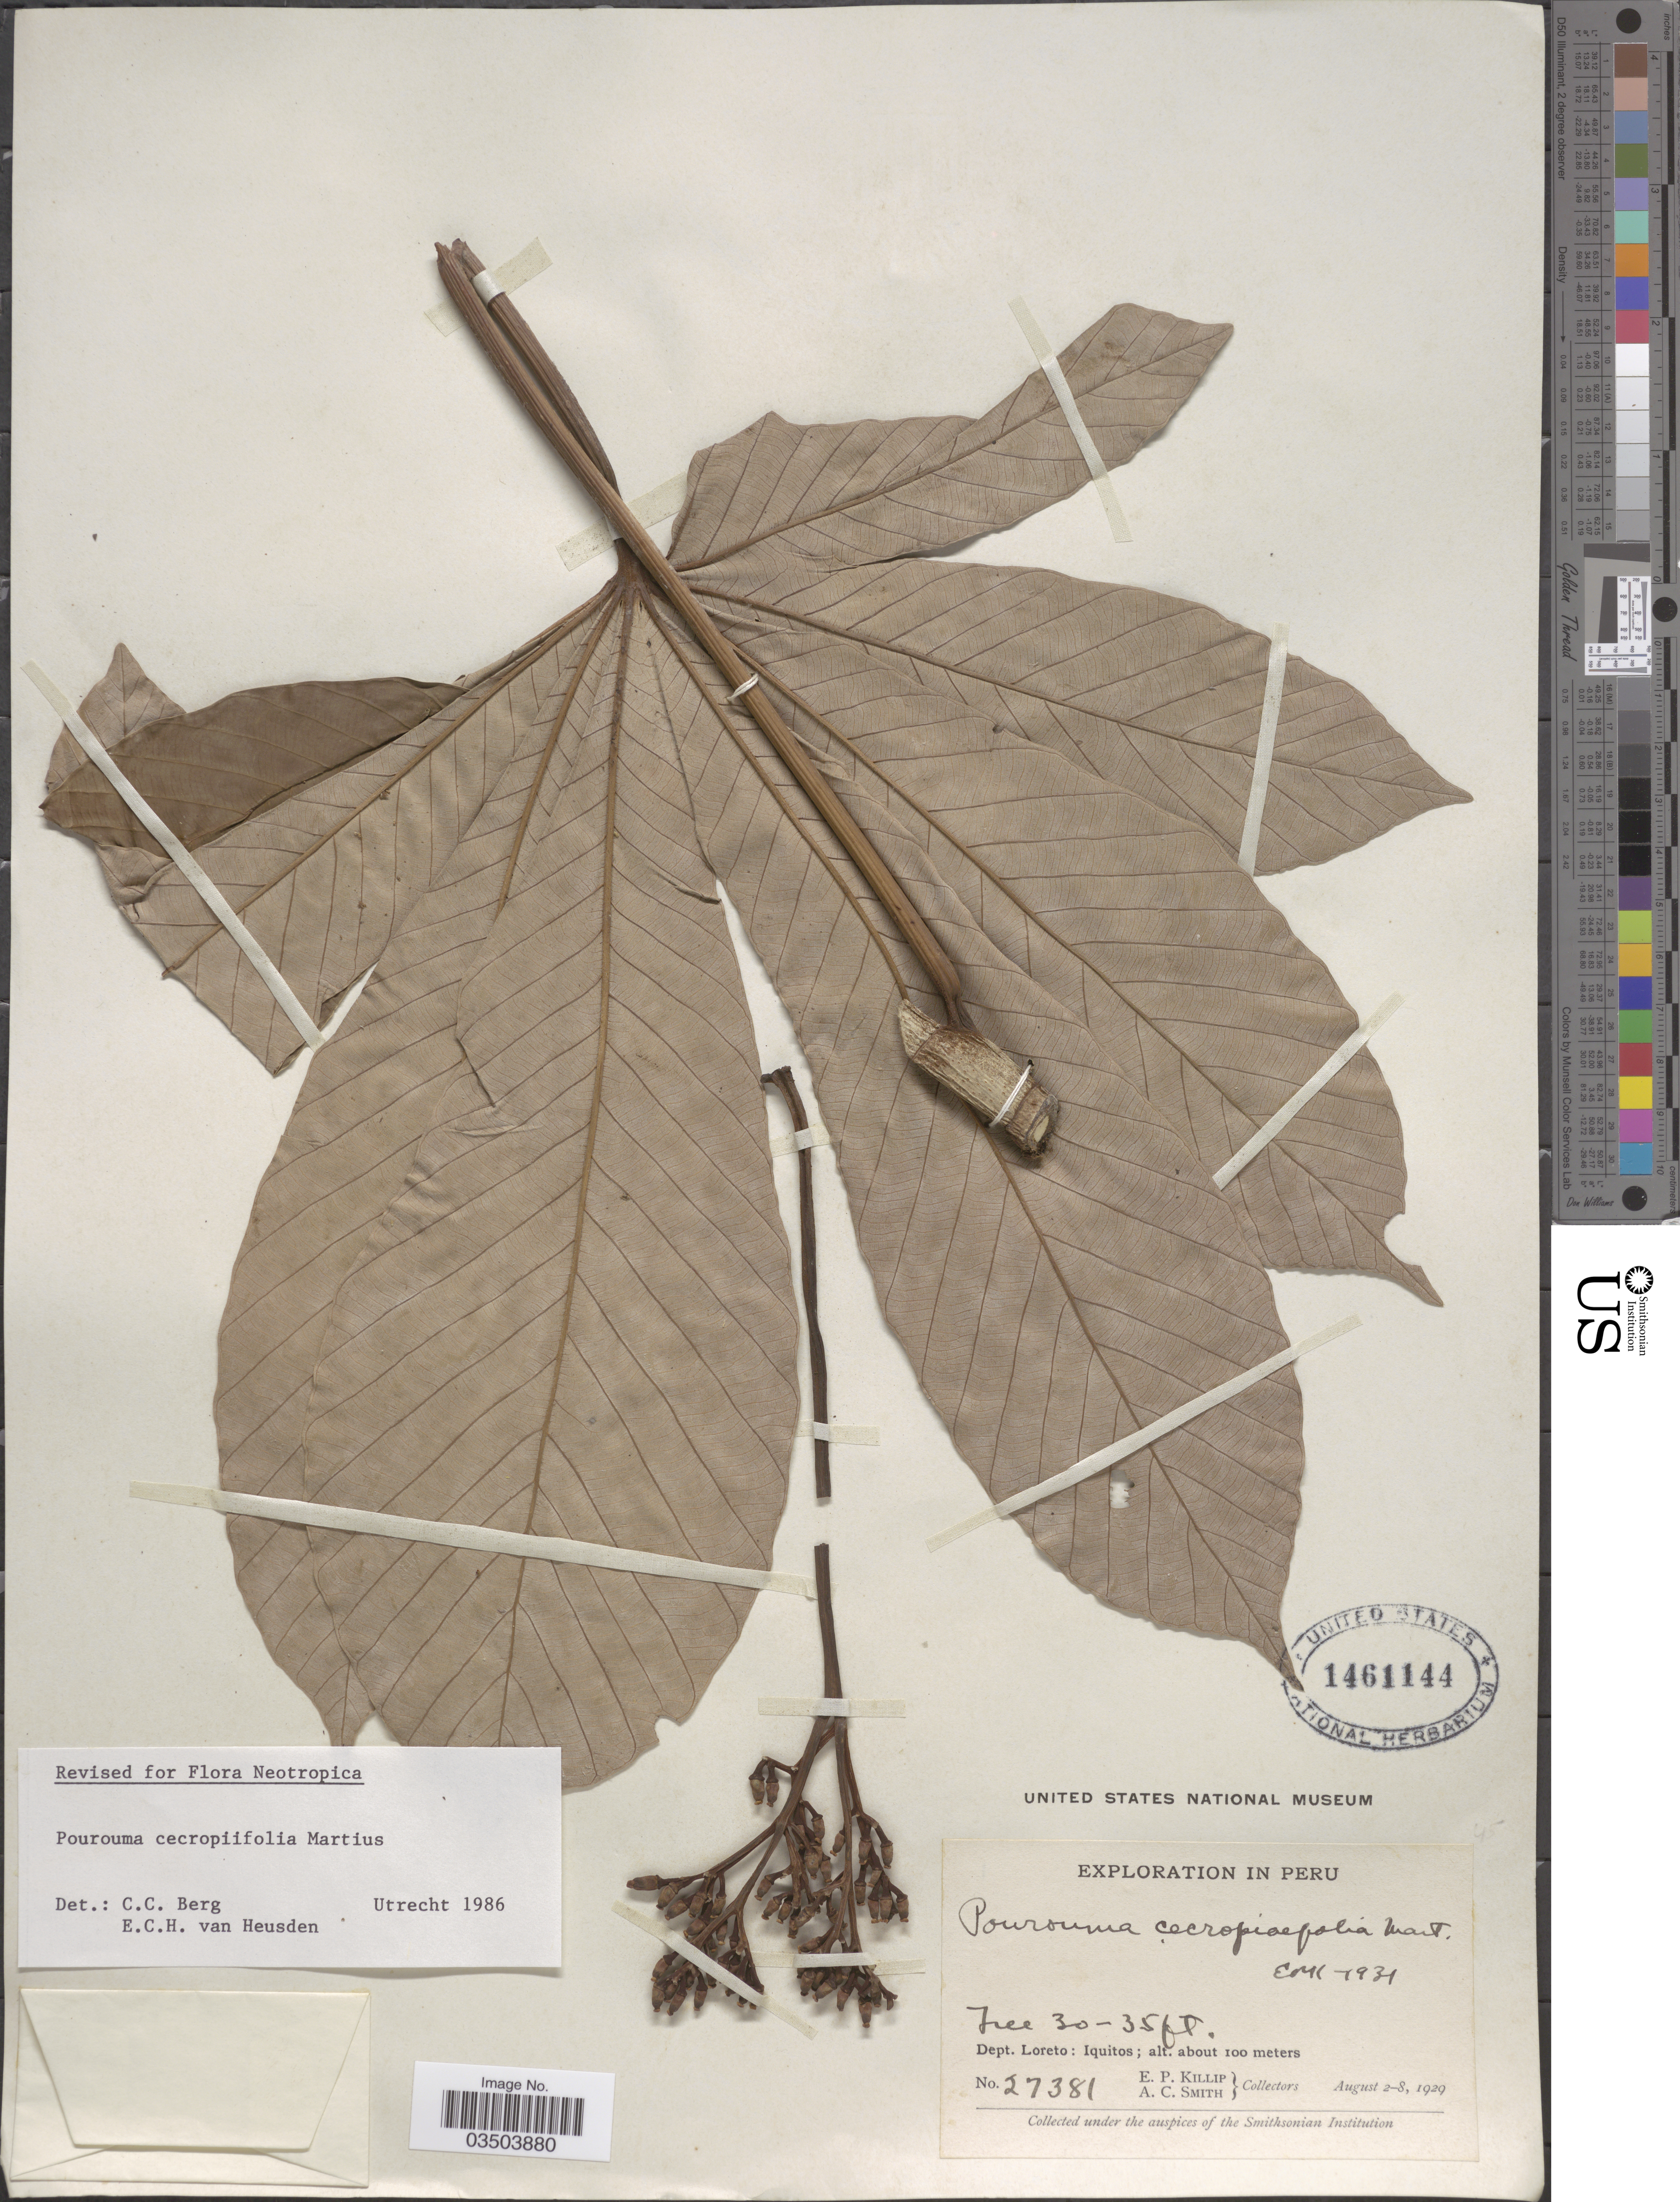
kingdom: Plantae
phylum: Tracheophyta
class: Magnoliopsida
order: Rosales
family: Urticaceae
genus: Pourouma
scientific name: Pourouma cecropiifolia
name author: Mart.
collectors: E. P. Killip & A. C. Smith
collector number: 27381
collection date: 1929-08-02/1929-08-08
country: Peru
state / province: Loreto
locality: Dept. Loreto: Iquitos.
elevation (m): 100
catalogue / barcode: US 1461144